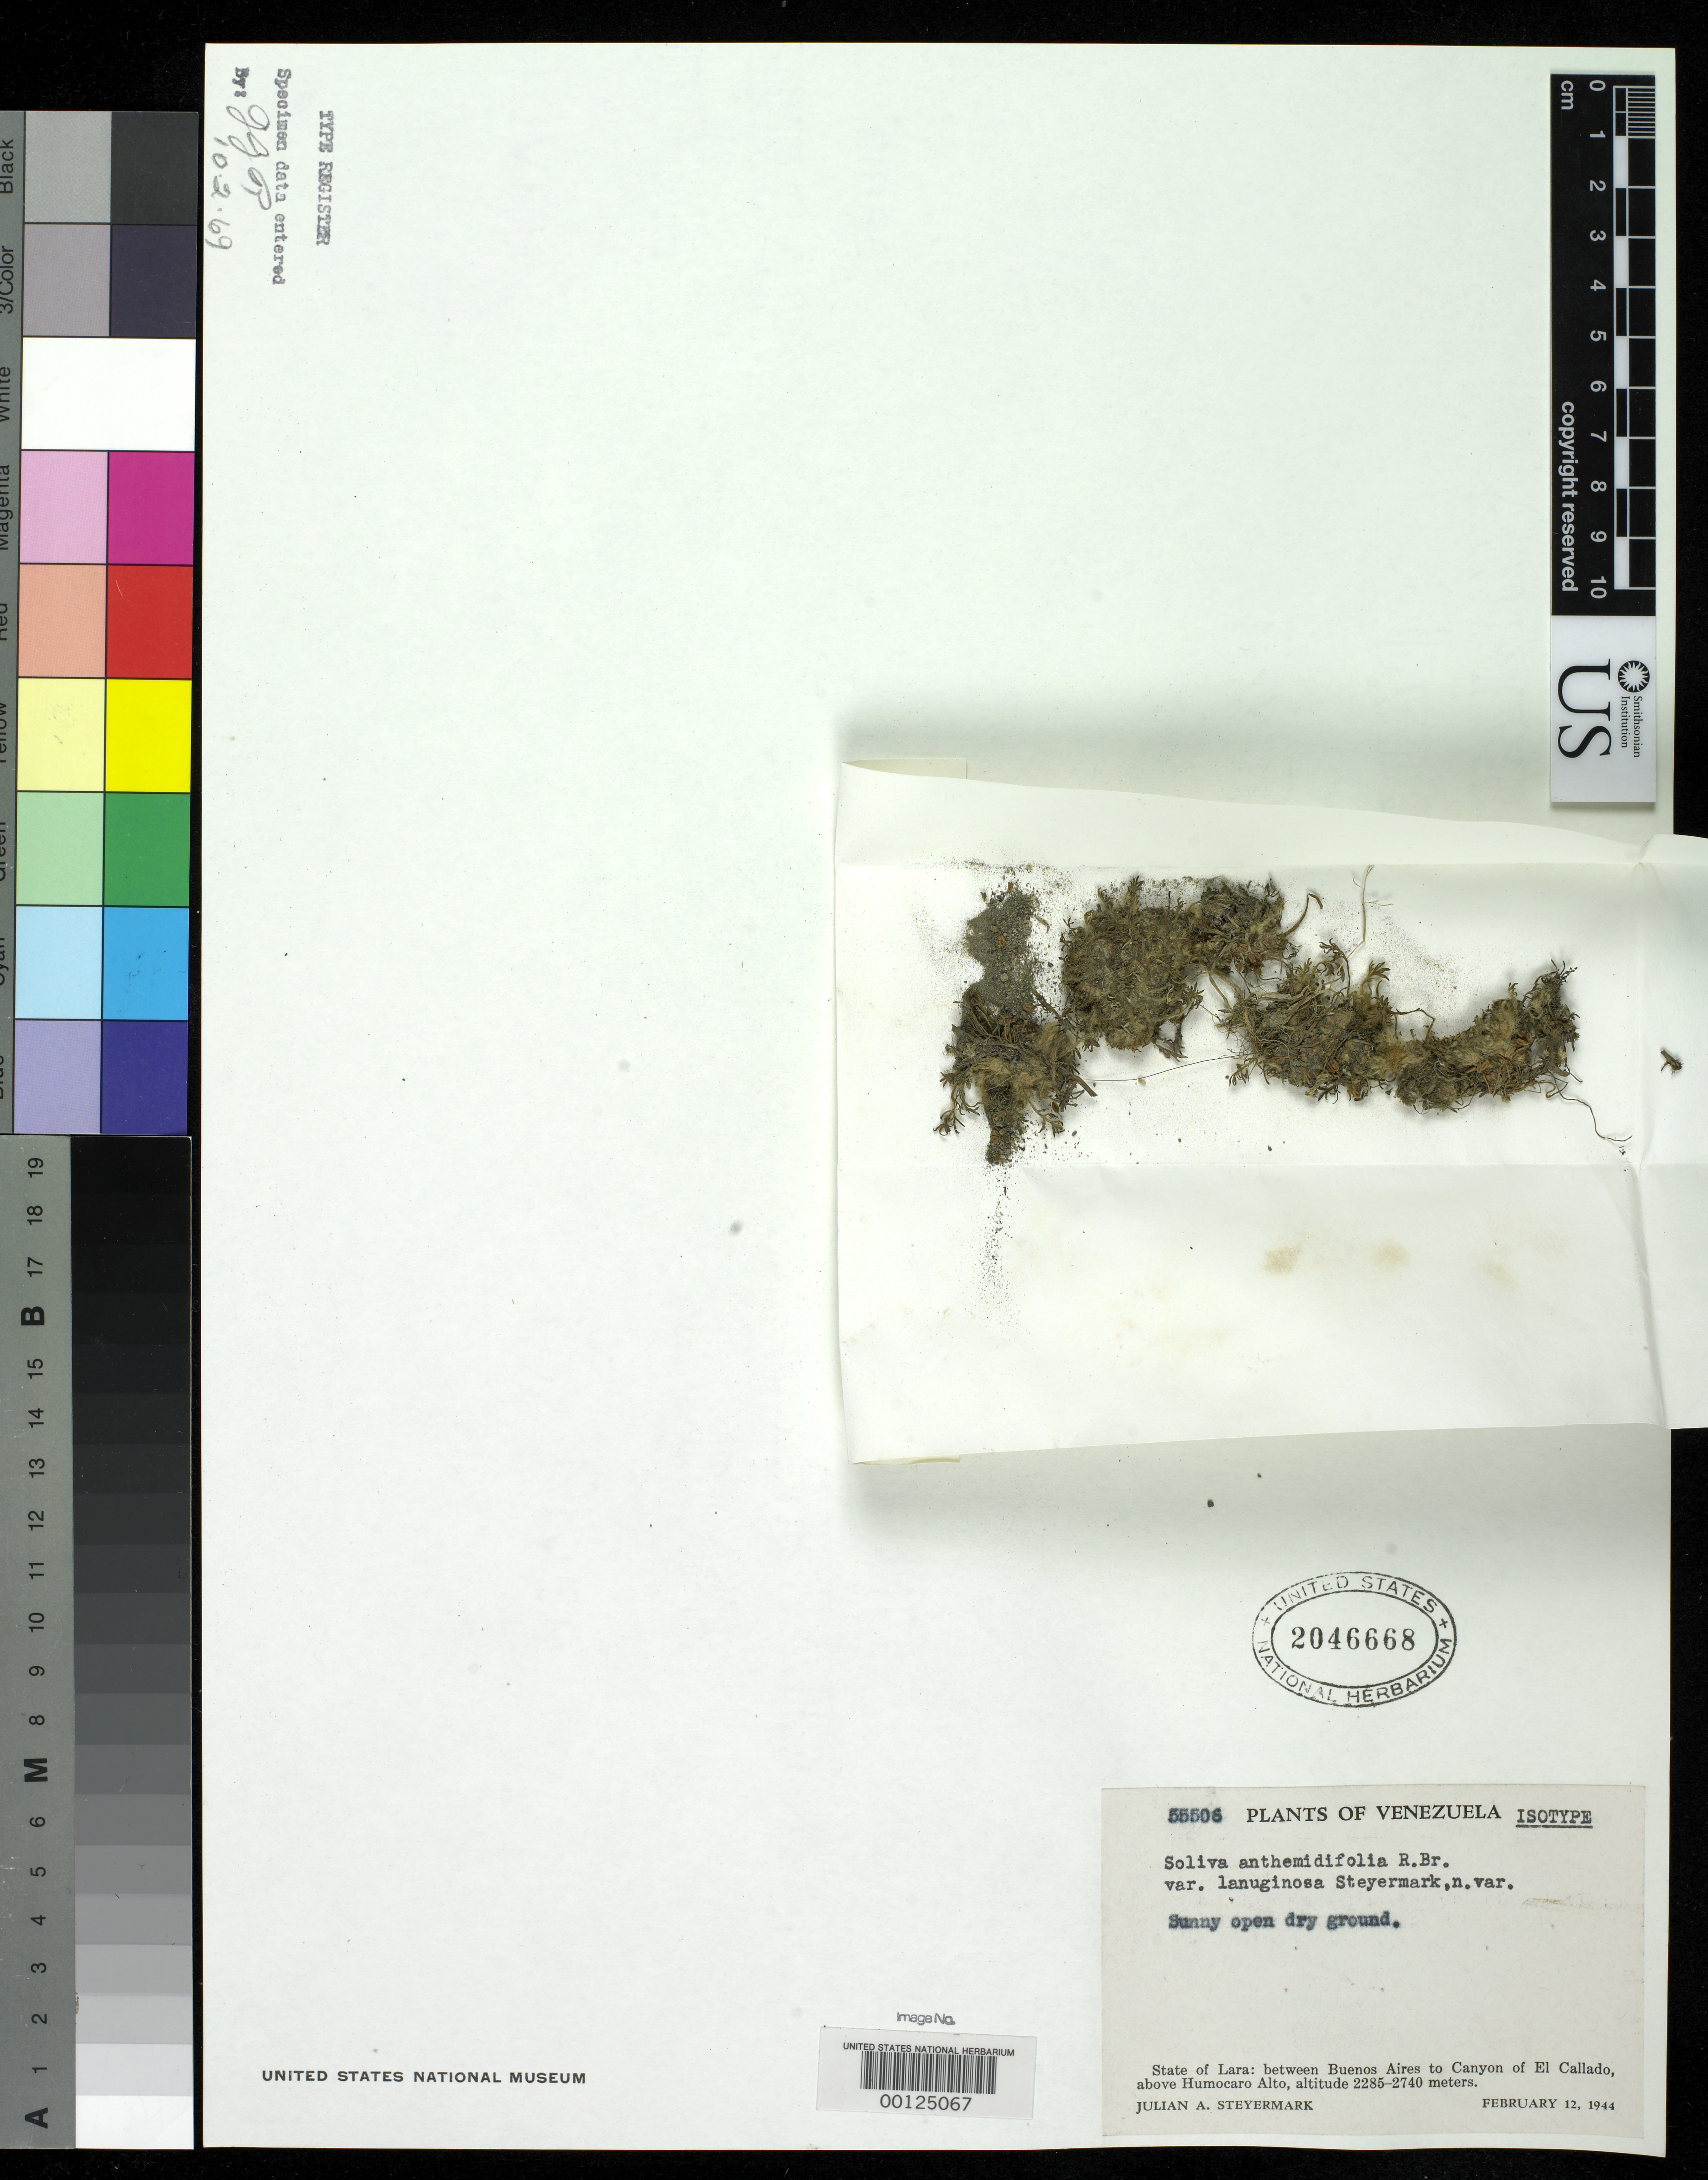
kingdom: Plantae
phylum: Tracheophyta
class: Magnoliopsida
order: Asterales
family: Asteraceae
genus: Soliva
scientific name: Soliva anthemifolia var. lanuginosa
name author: Steyerm.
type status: Isotype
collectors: J. Steyermark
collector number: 55506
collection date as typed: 12 Feb 1944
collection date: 1944-02-12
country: Venezuela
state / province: Lara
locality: Humocaro Alto.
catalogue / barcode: US 2046668